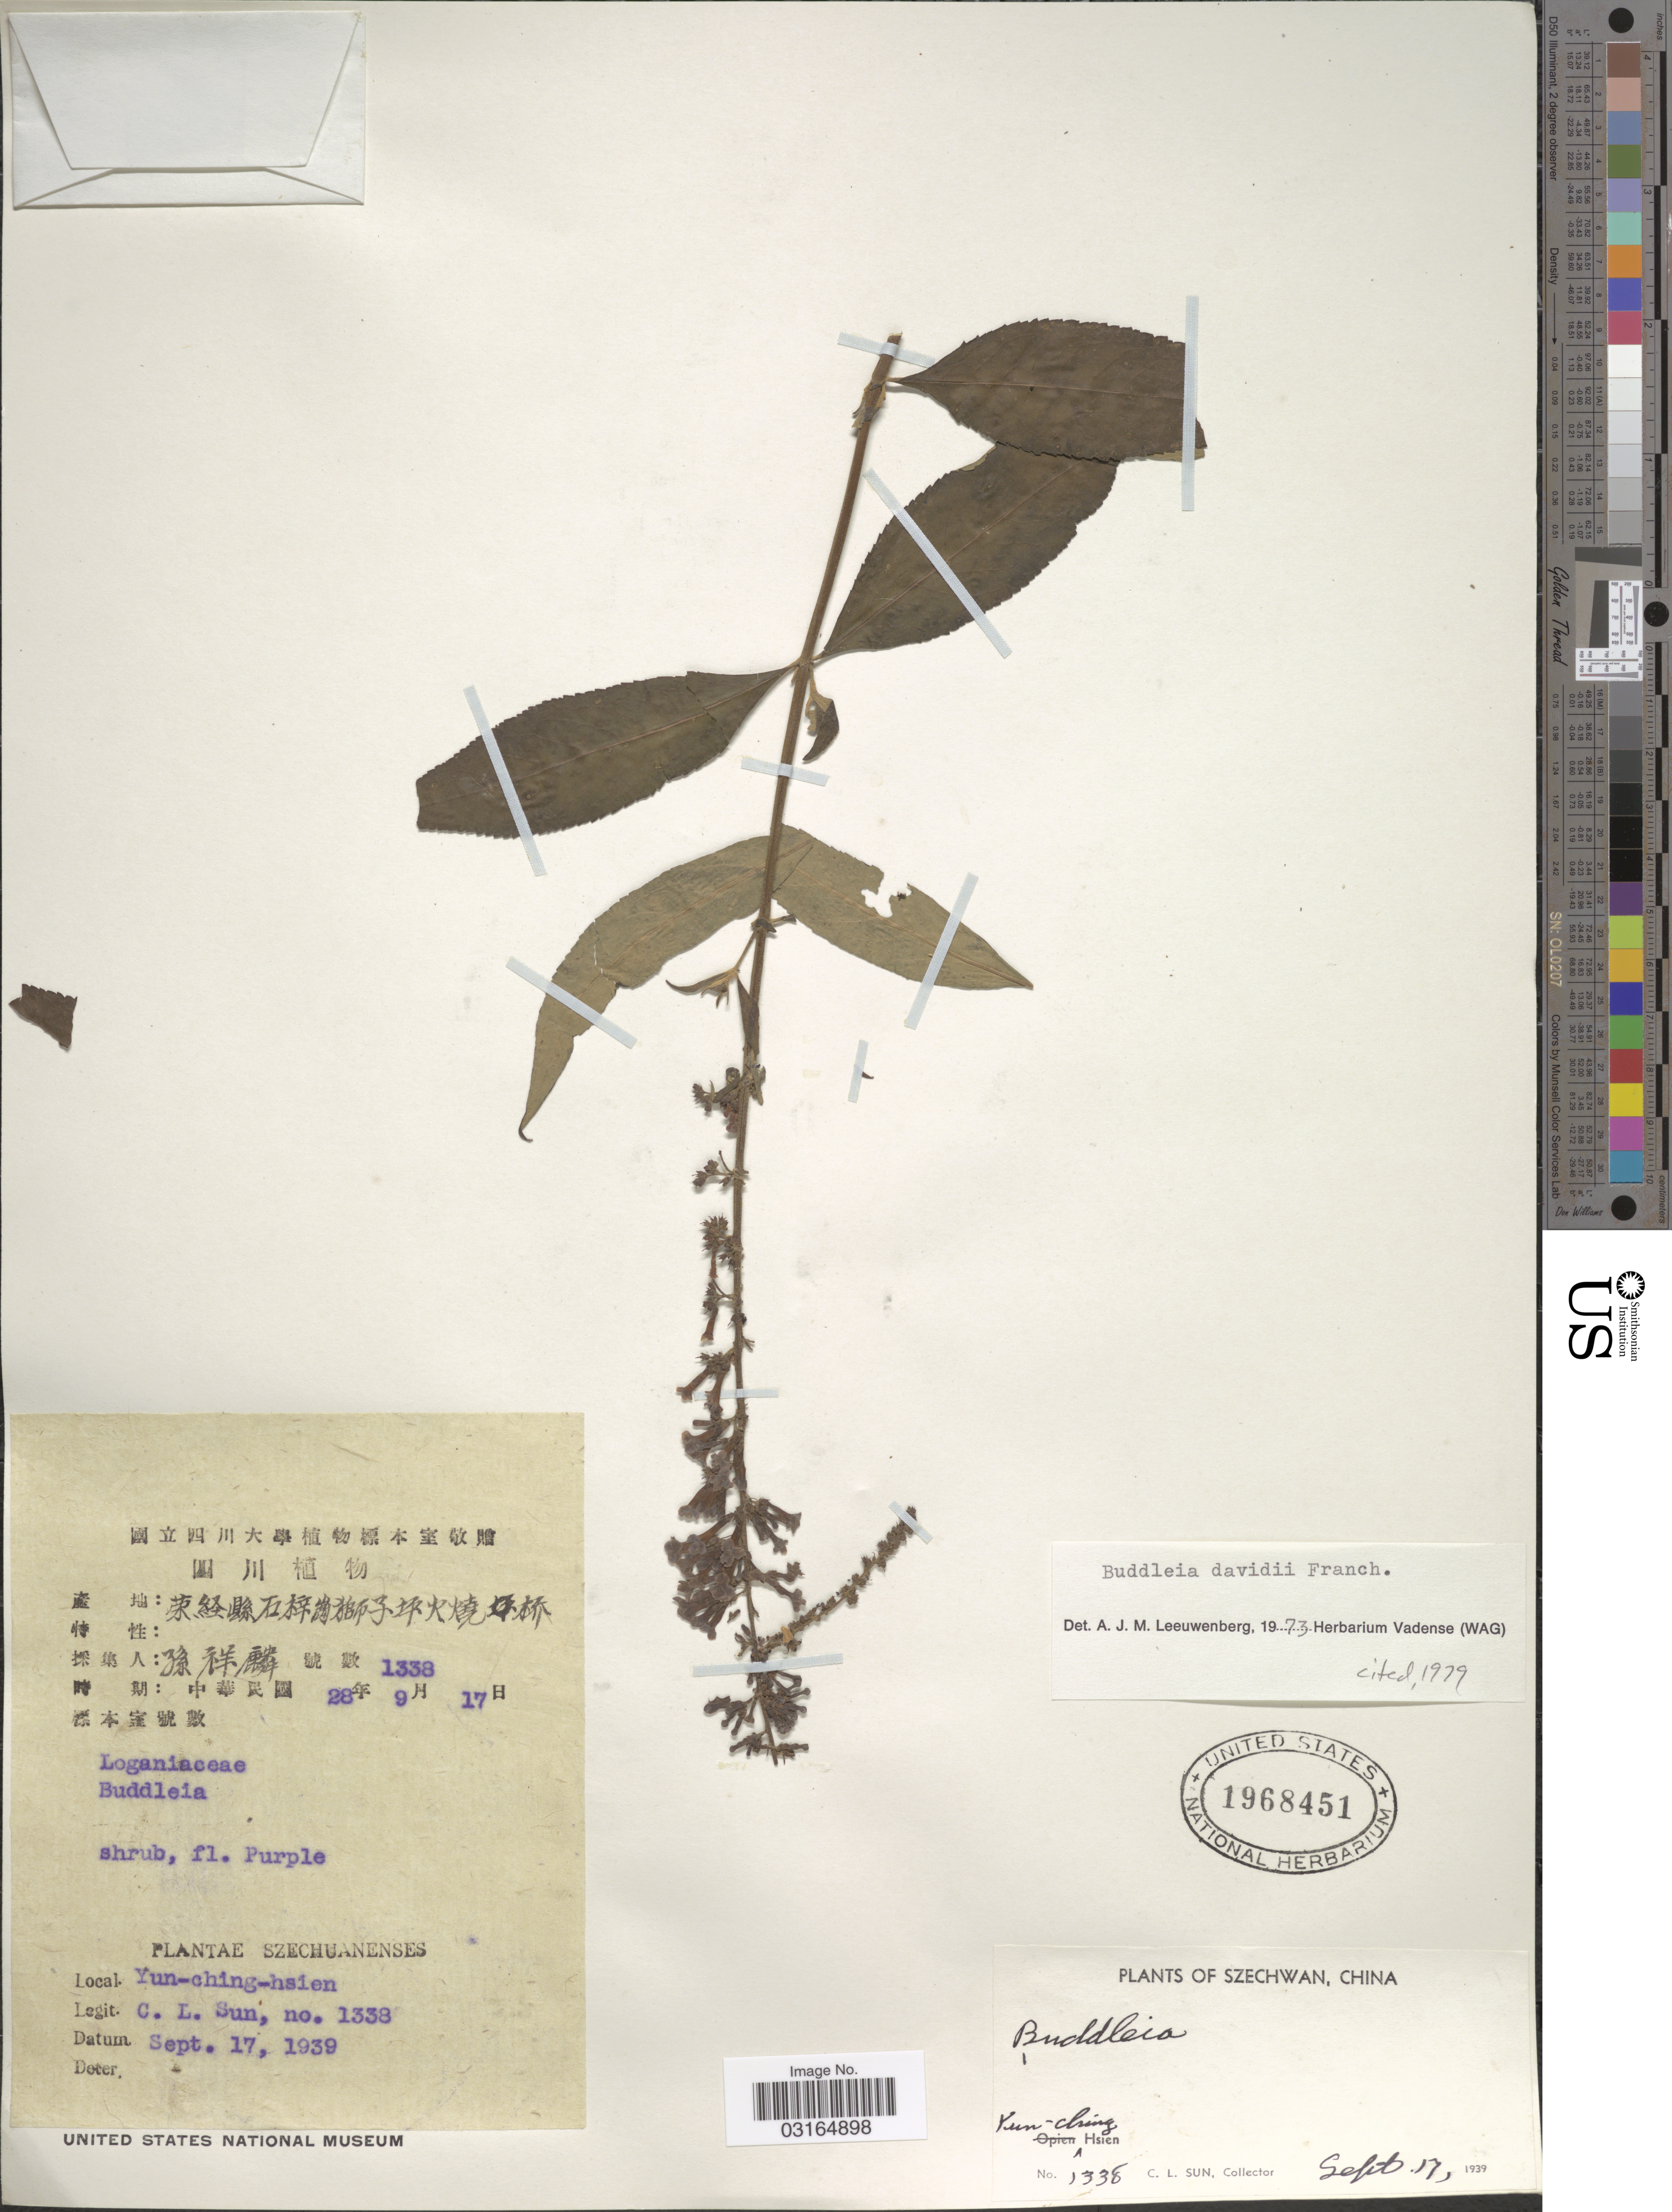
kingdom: Plantae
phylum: Tracheophyta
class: Magnoliopsida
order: Lamiales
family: Scrophulariaceae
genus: Buddleja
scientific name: Buddleja davidii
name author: Franch.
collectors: C. Sun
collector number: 1338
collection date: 1939-09-17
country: China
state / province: Sichuan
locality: Szechwan. Yun-ching-hsien.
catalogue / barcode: US 1968451